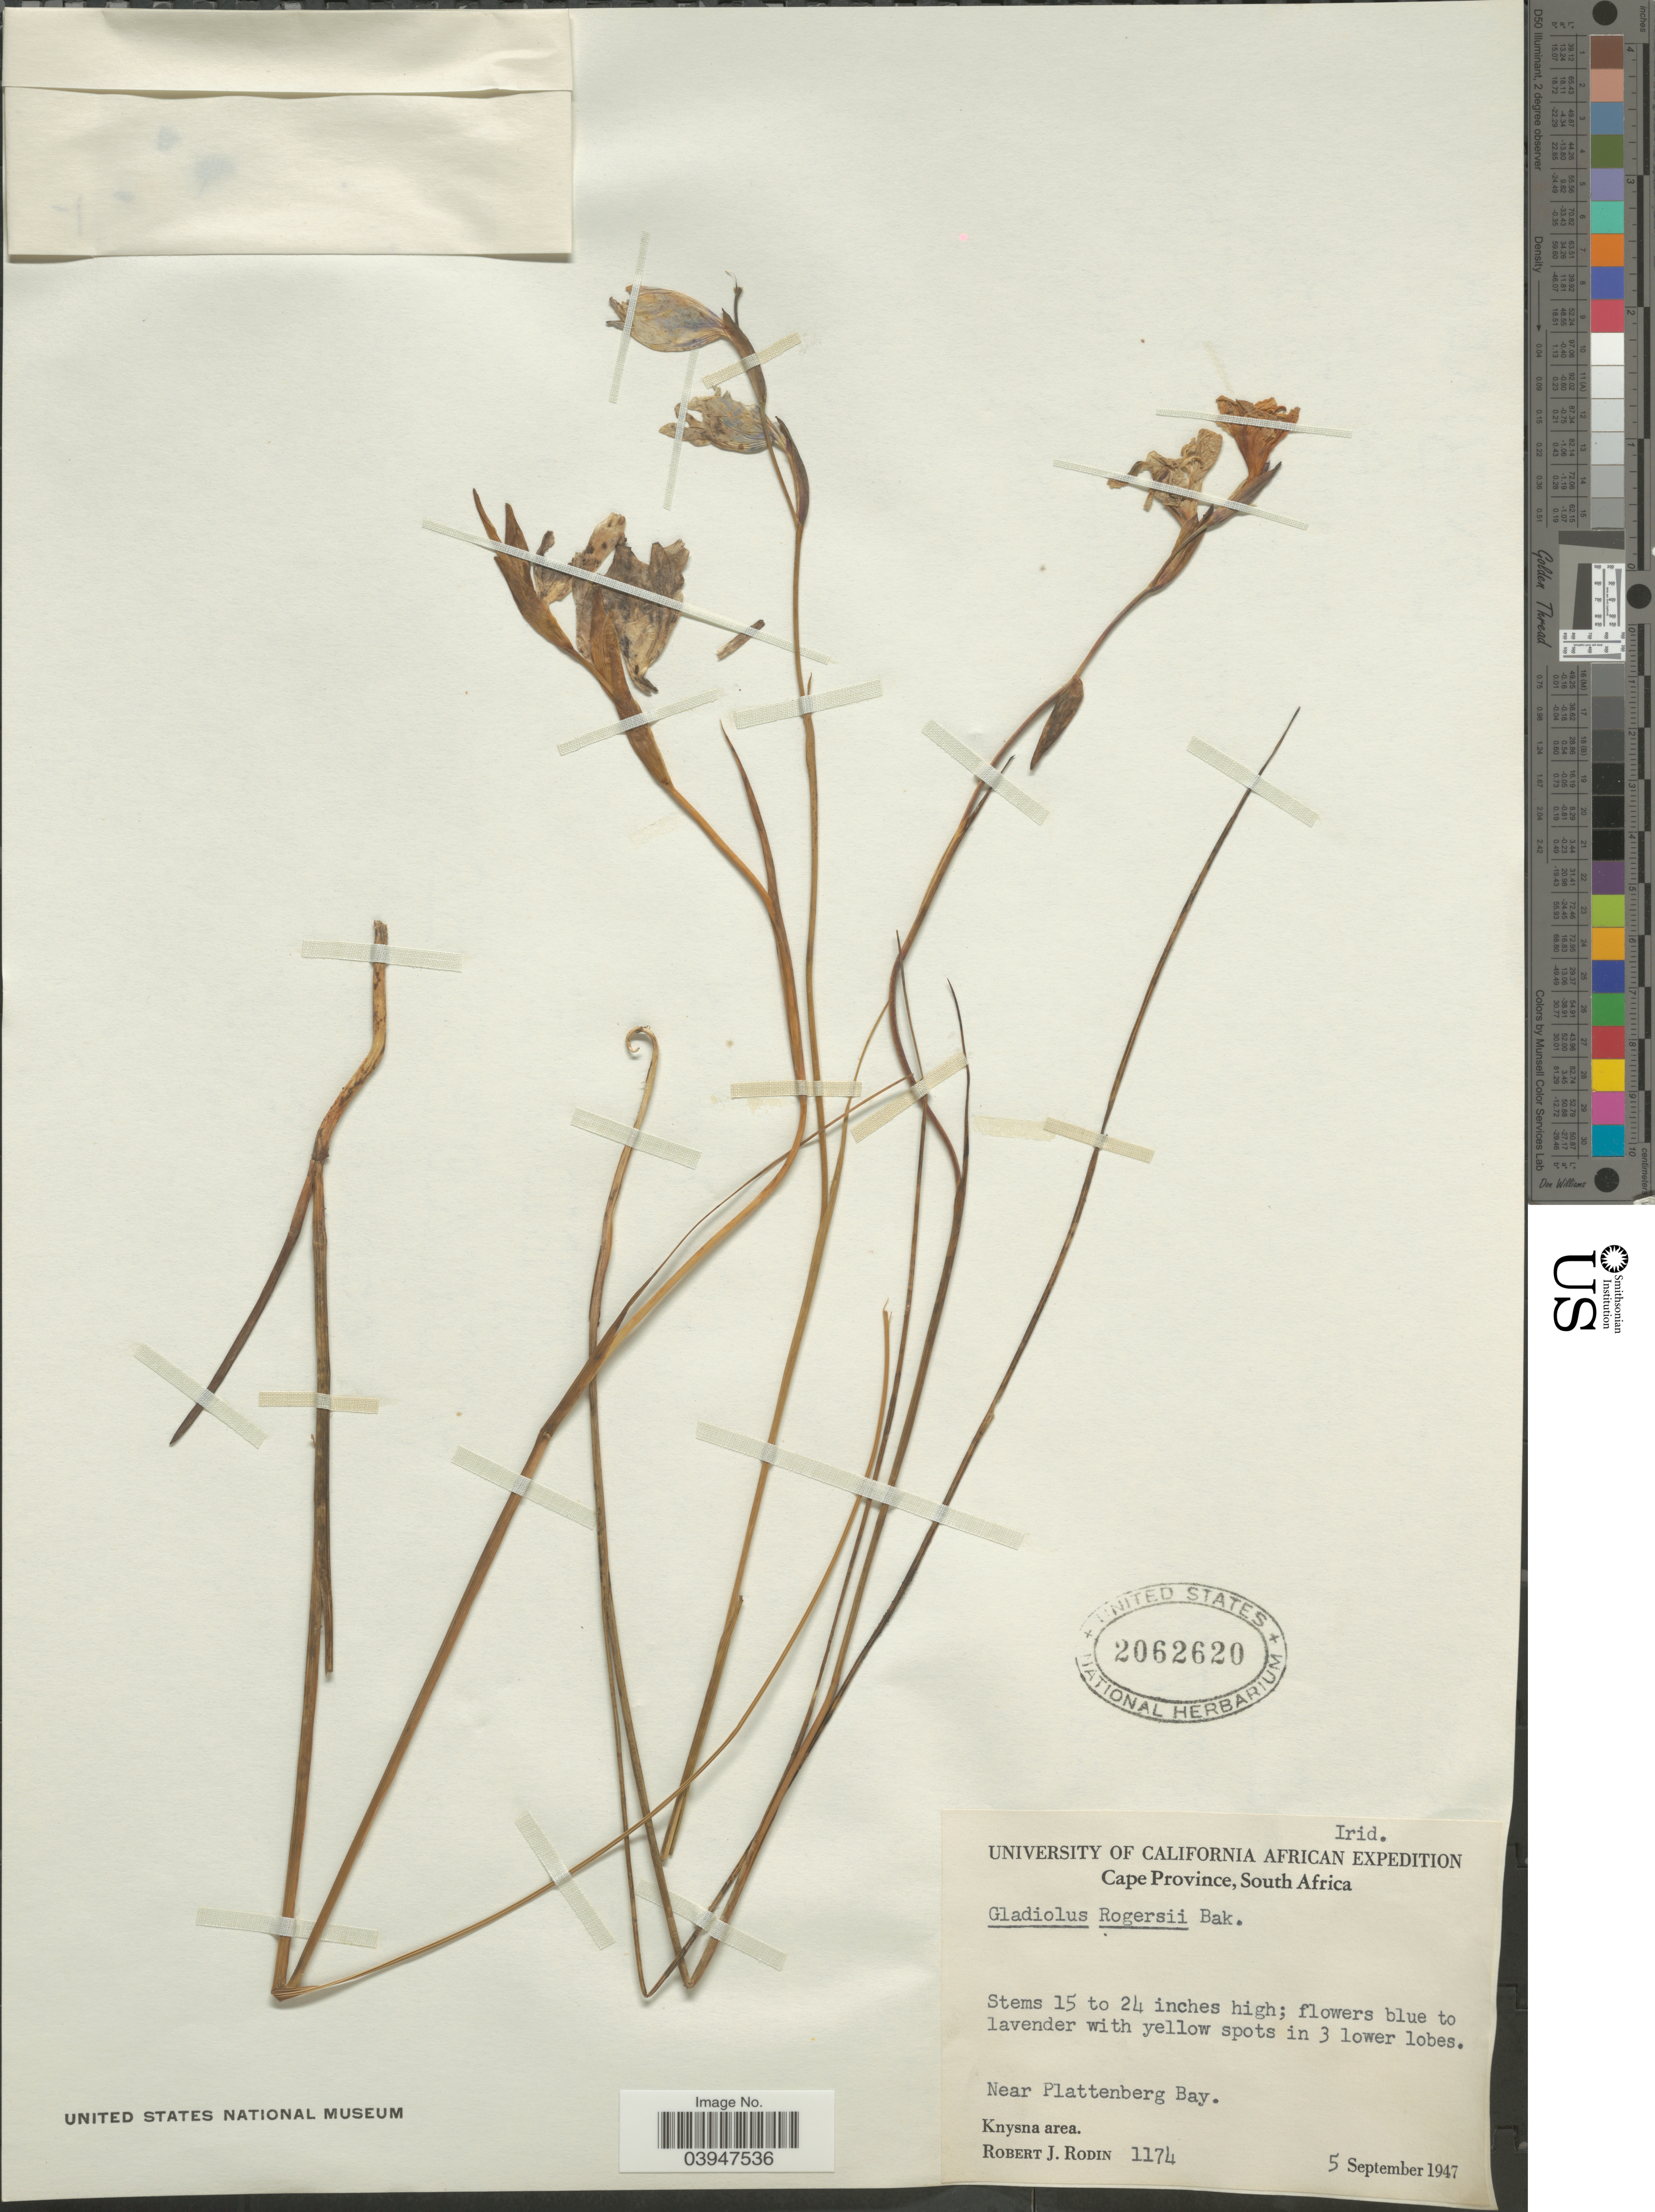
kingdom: Plantae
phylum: Tracheophyta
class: Liliopsida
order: Asparagales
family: Iridaceae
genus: Gladiolus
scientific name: Gladiolus rogersii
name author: Baker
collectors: R. J. Rodin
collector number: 1174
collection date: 1947-09-05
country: South Africa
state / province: Western Cape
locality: Near Plattenberg Bay. Knysna area.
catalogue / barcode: US 2062620